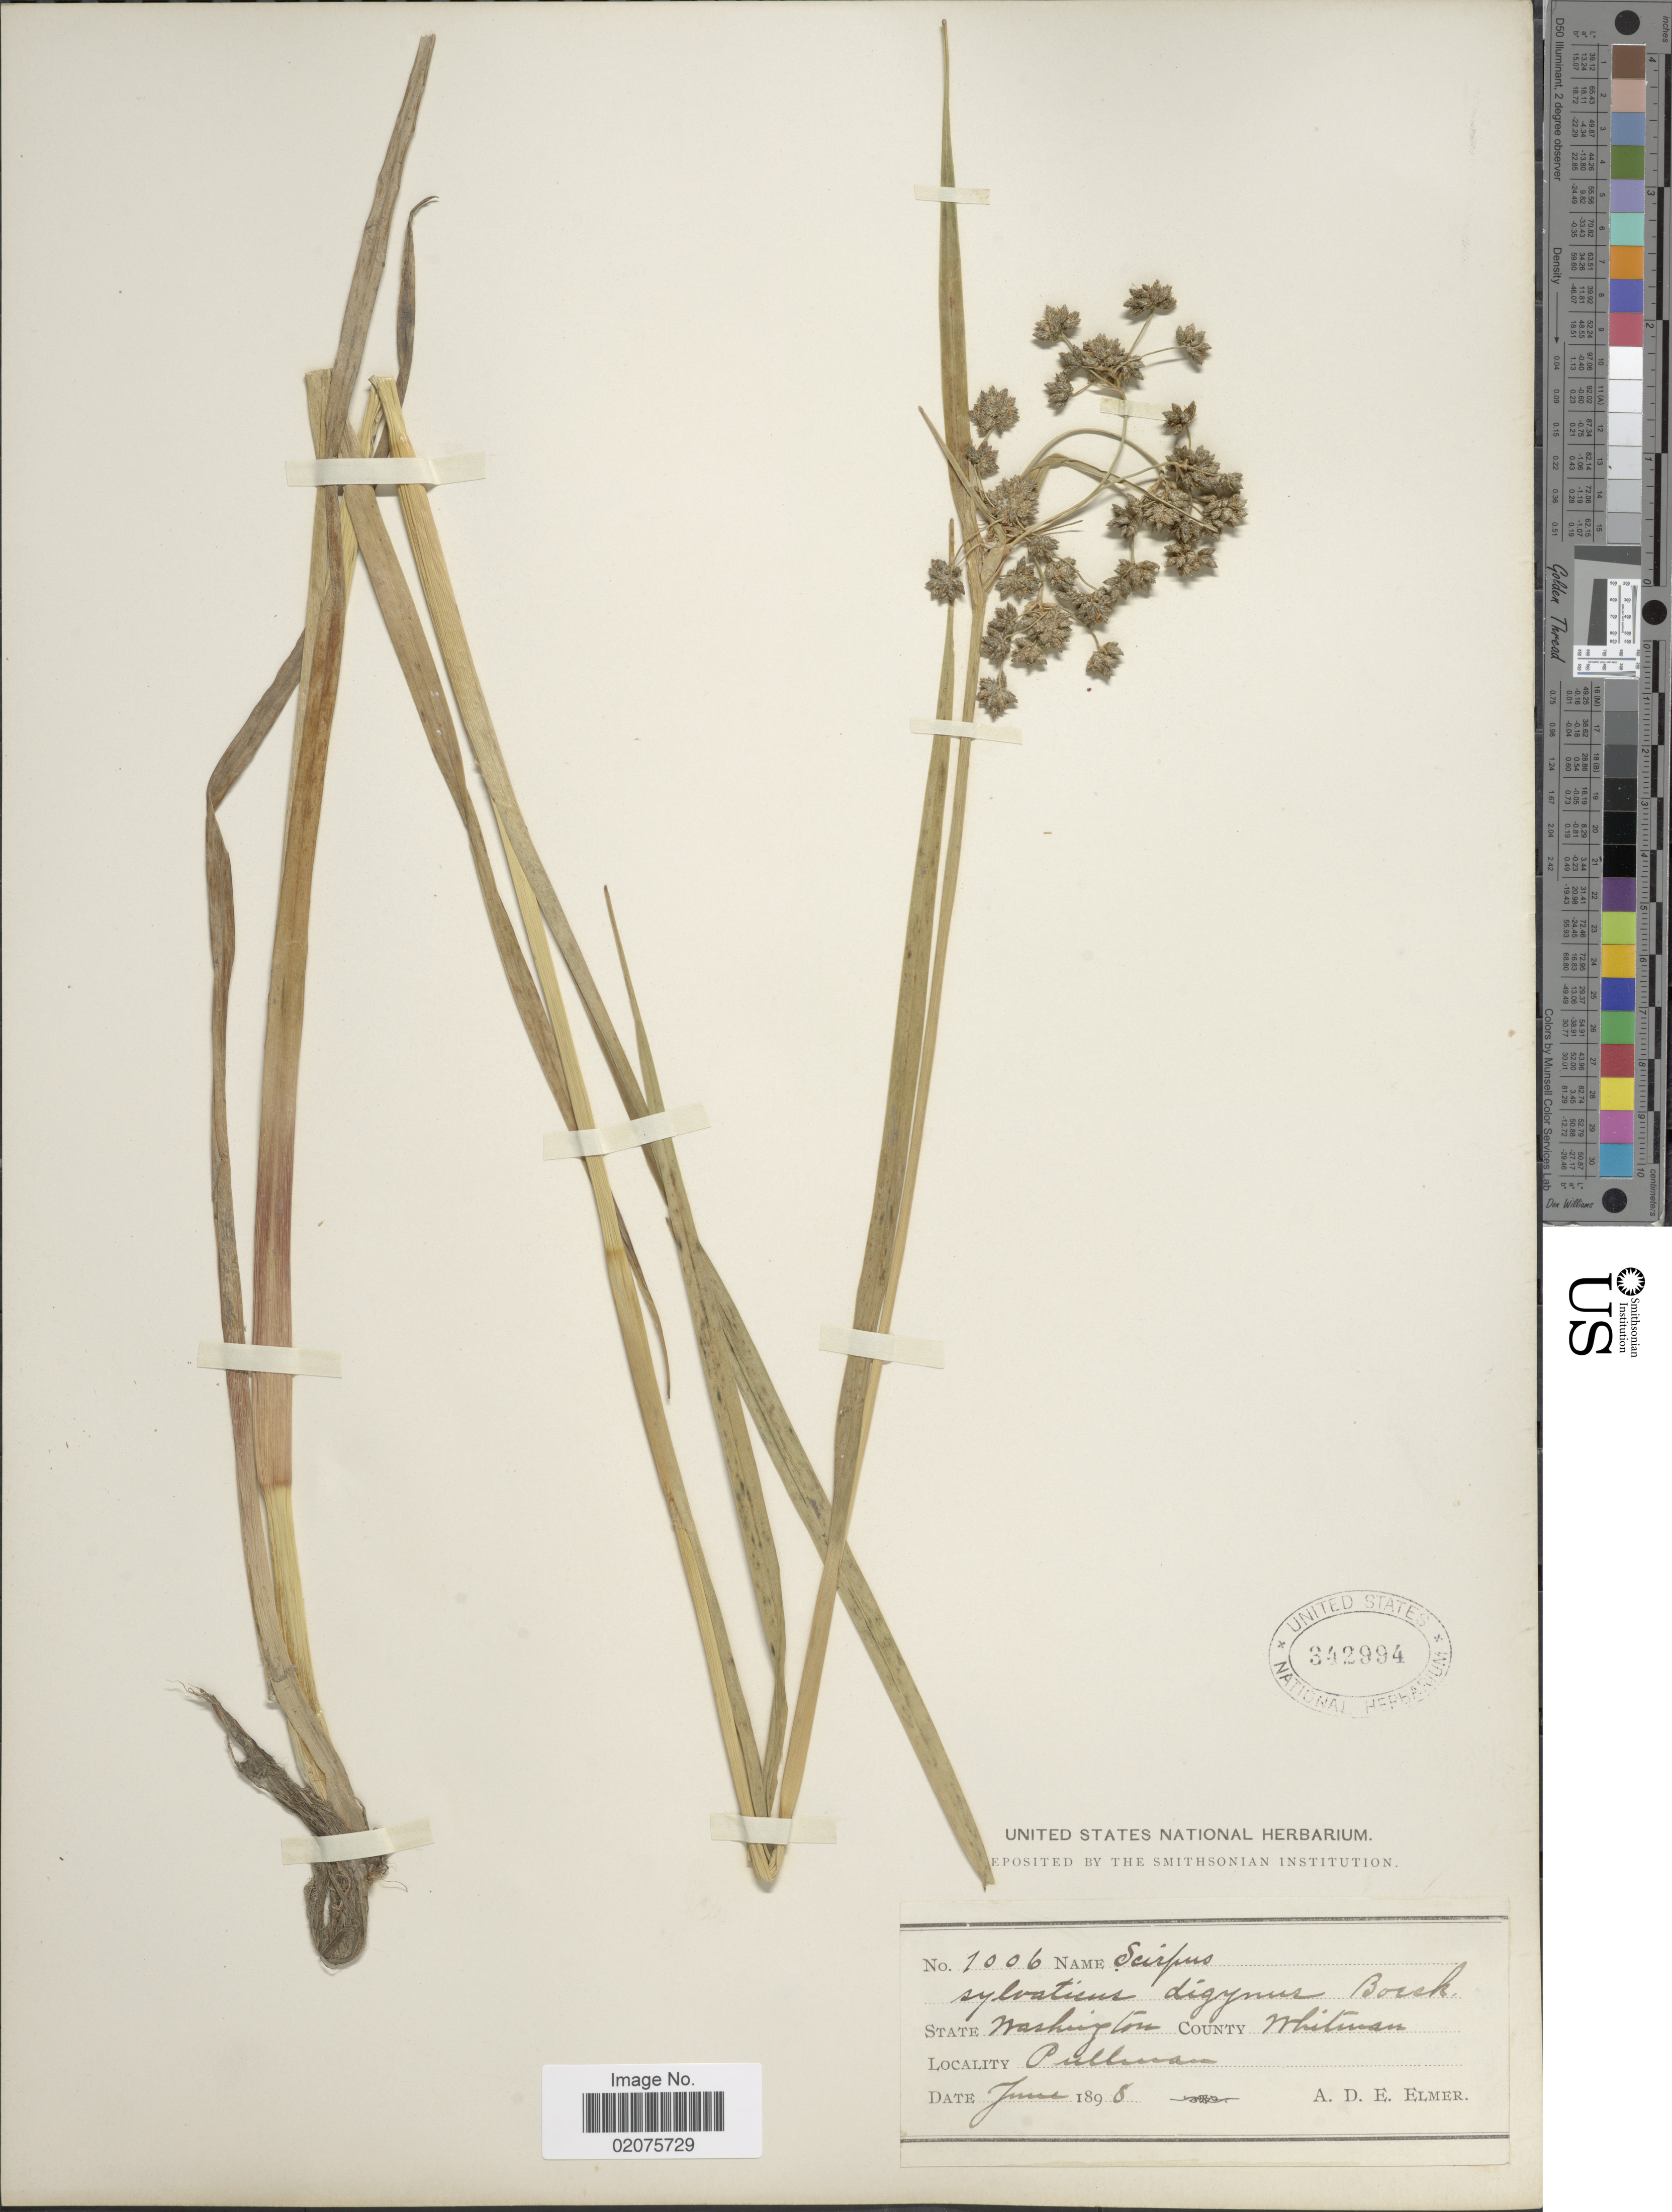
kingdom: Plantae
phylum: Tracheophyta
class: Liliopsida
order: Poales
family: Cyperaceae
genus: Scirpus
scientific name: Scirpus microcarpus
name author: J. Presl & C. Presl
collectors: A. D. E. Elmer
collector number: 1006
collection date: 1898-06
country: United States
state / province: Washington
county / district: Whitman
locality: County; Whitman. Pullman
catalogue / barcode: US 342994